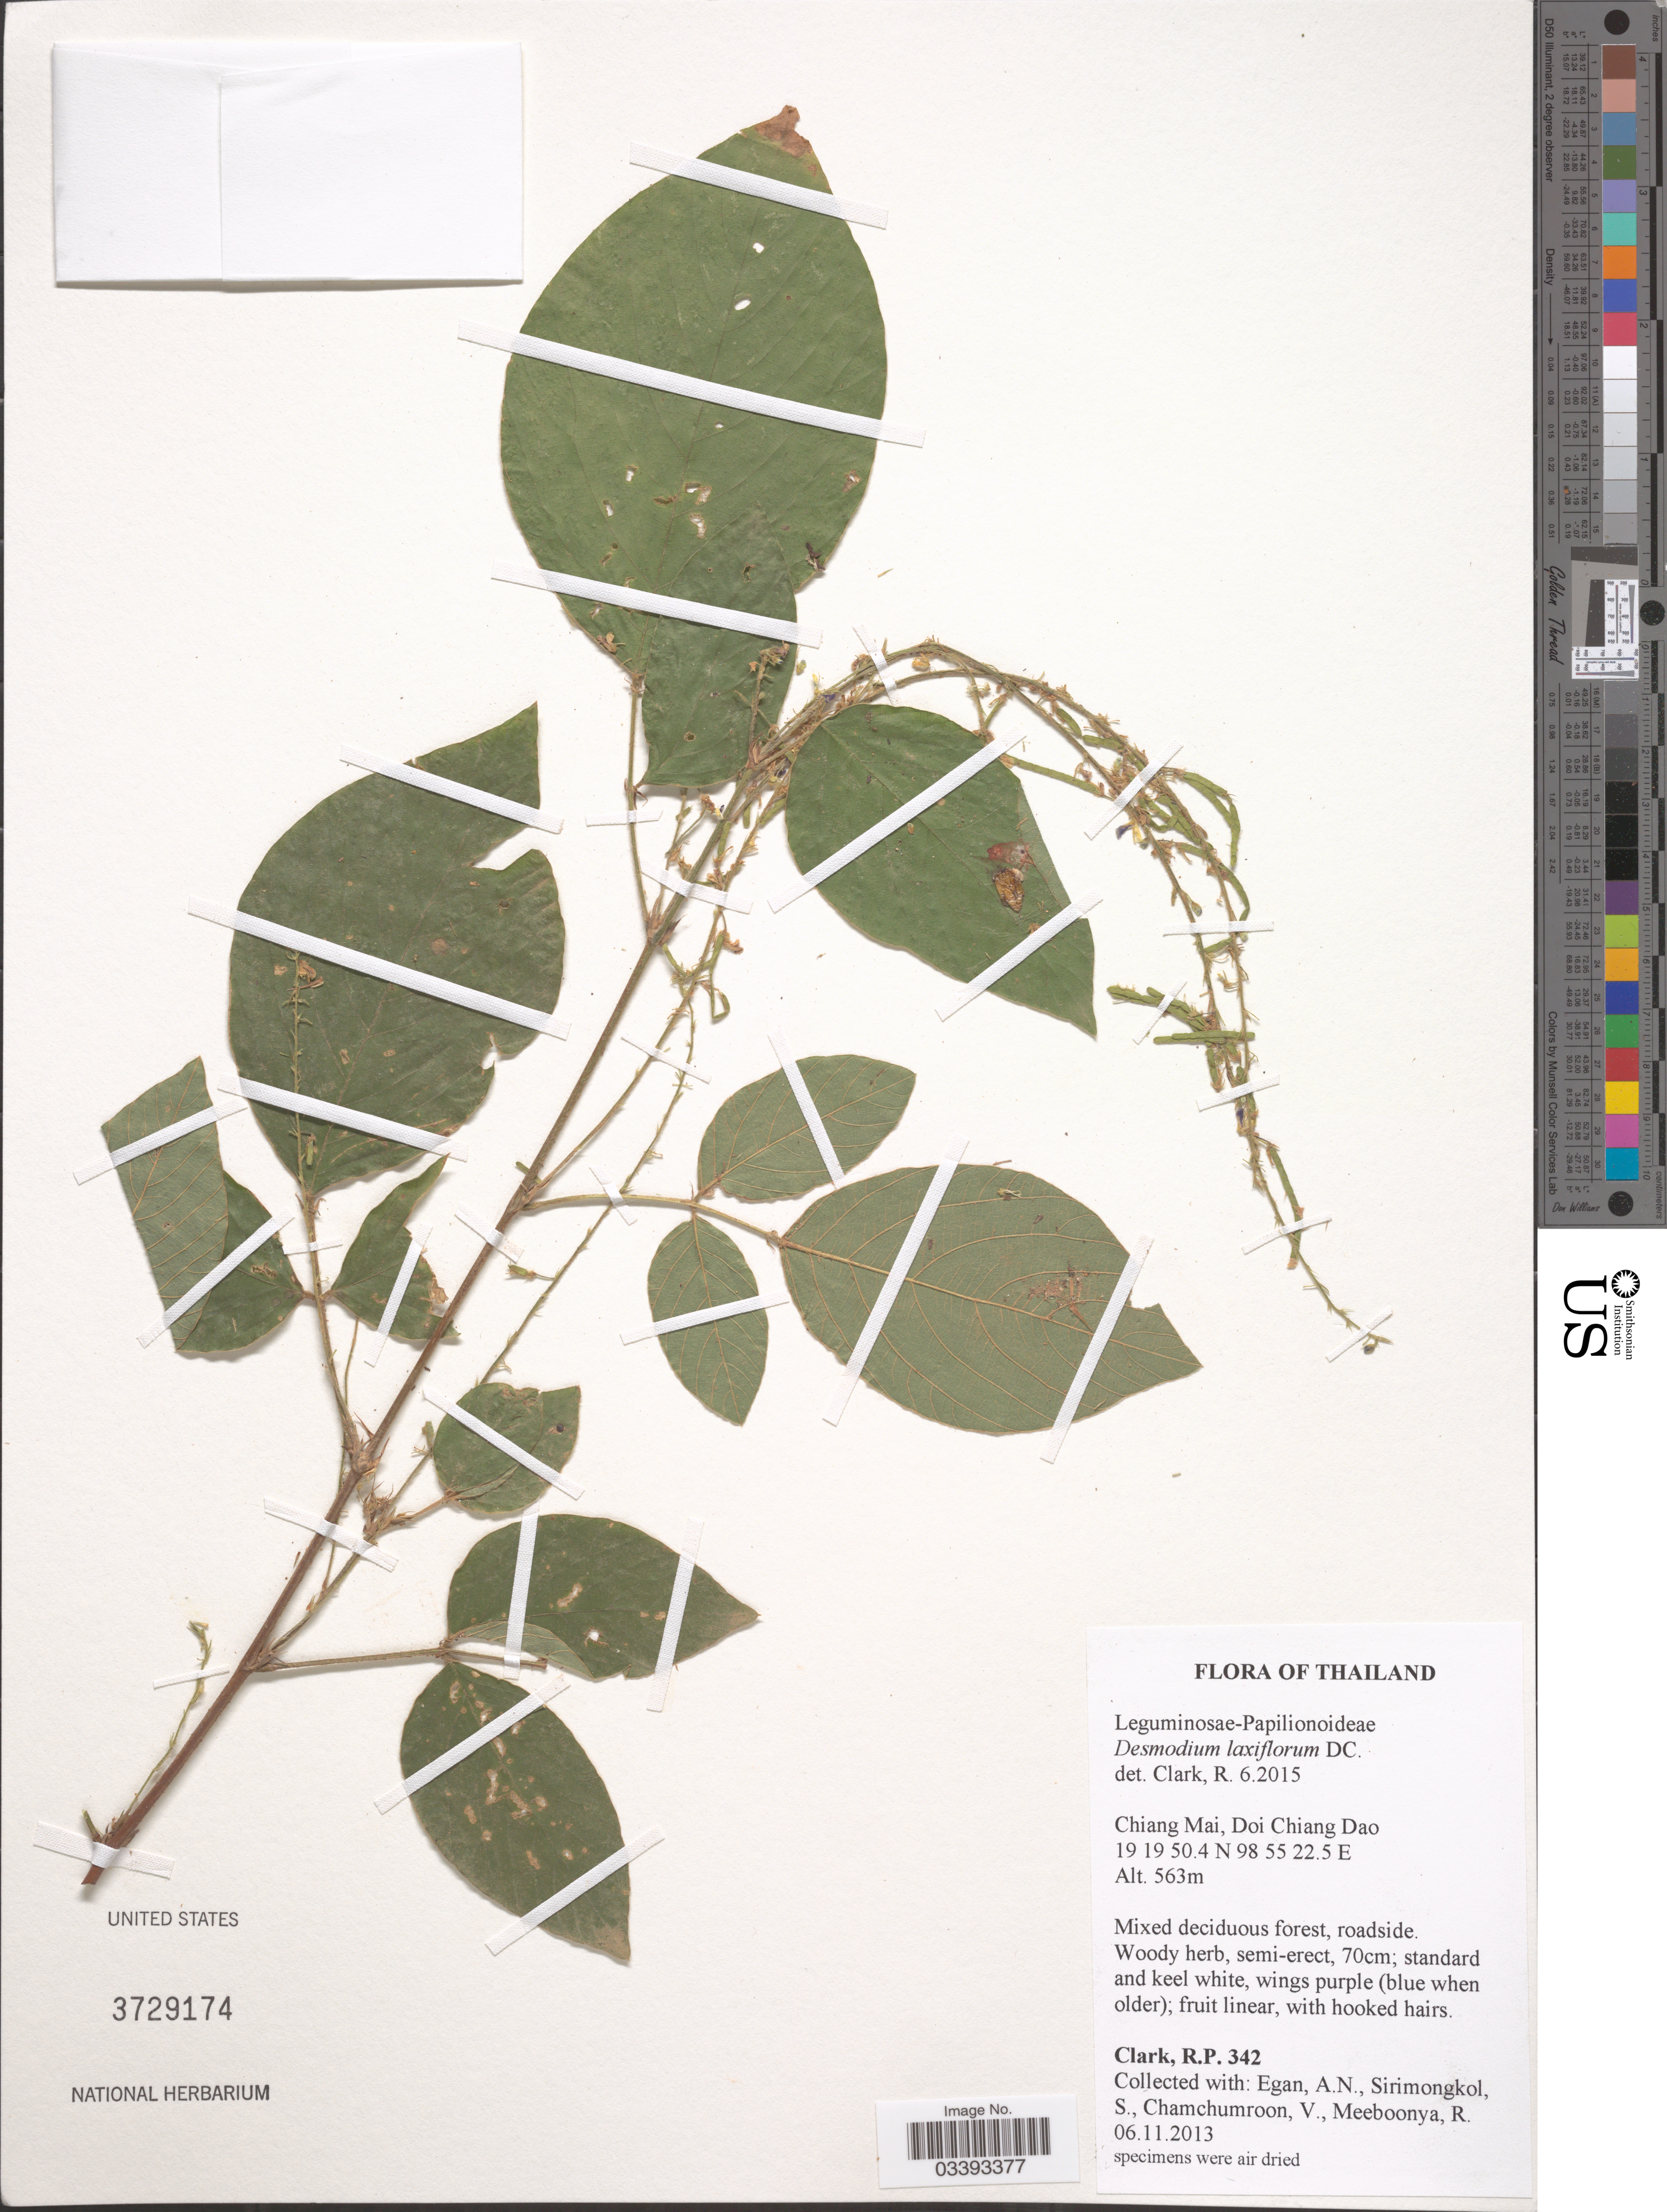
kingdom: Plantae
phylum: Tracheophyta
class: Magnoliopsida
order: Fabales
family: Fabaceae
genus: Sohmaea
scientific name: Sohmaea laxiflora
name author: (DC.) H. Ohashi & K. Ohashi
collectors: R. P. Clark, A. N. Egan, S. Sirimongkol, V. Chamchumroon & R. Meeboonya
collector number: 342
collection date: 2013-11-06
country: Thailand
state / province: Chiang Mai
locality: Doi Chiang Dao.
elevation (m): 563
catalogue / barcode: US 3729174